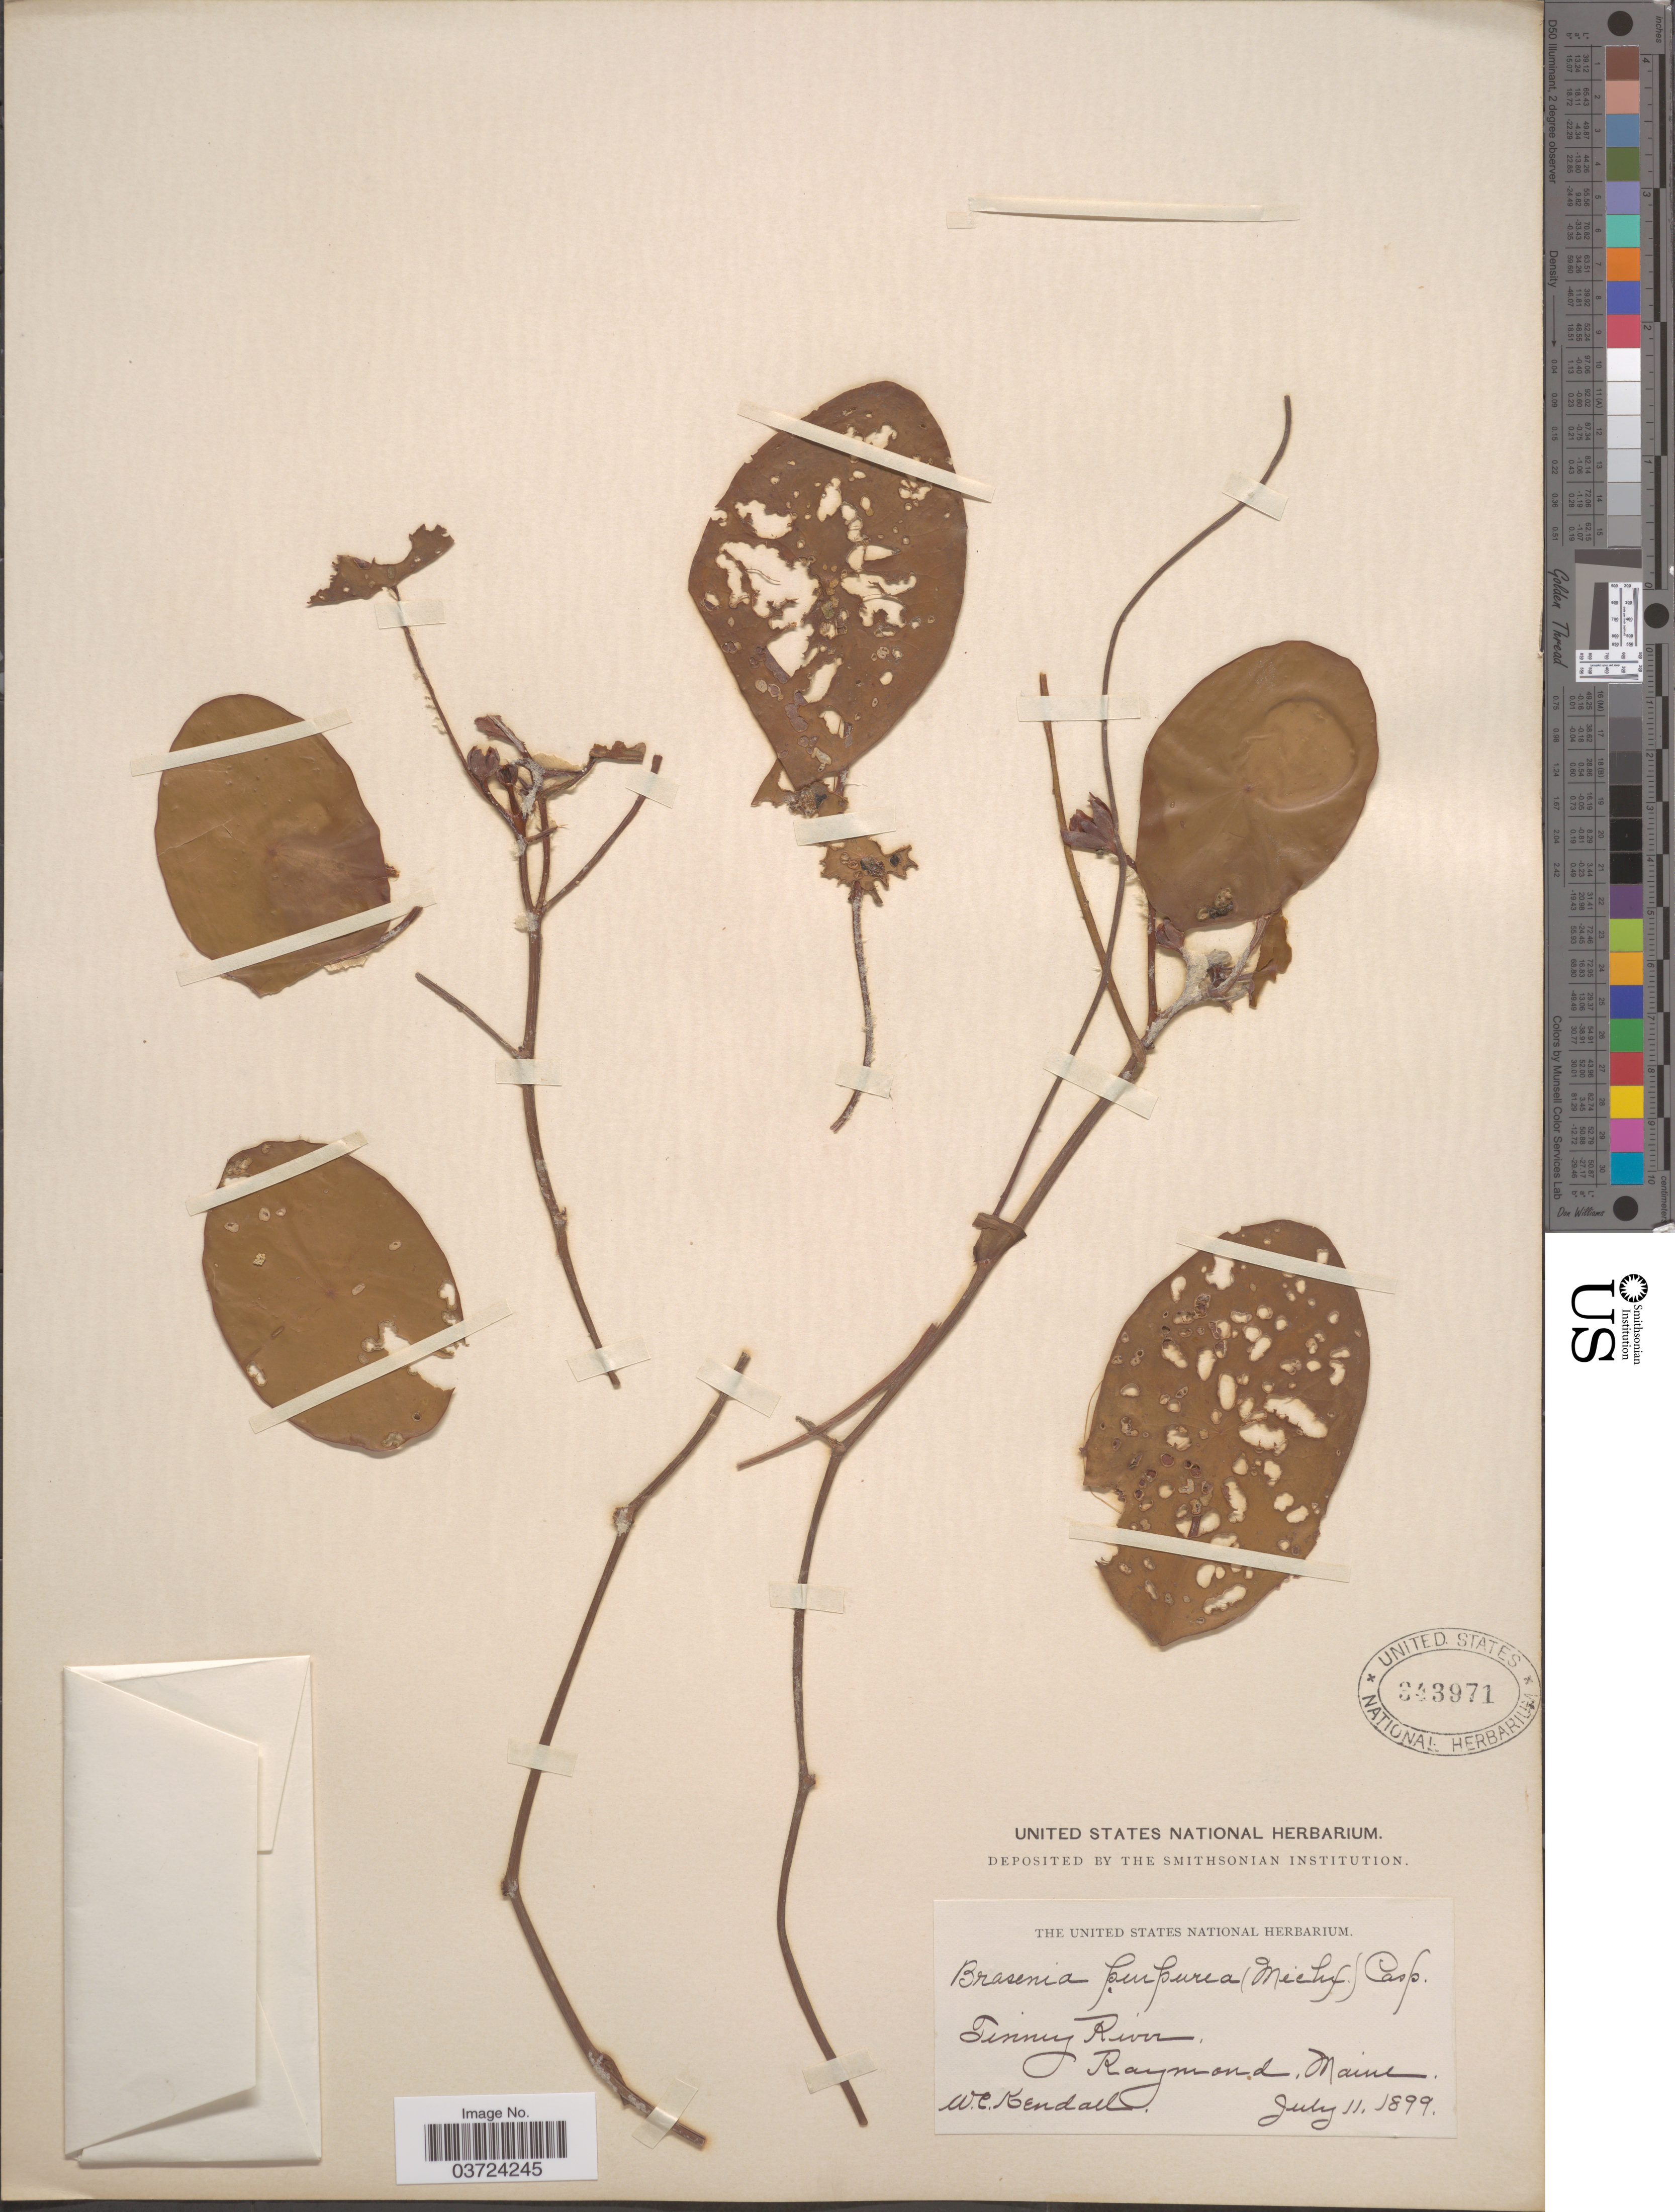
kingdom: Plantae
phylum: Tracheophyta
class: Magnoliopsida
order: Nymphaeales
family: Cabombaceae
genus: Brasenia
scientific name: Brasenia schreberi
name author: J.F. Gmel.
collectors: W. Kendall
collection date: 1899-07-11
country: United States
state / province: Maine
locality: Tinney River, Raymond.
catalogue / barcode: US 343971